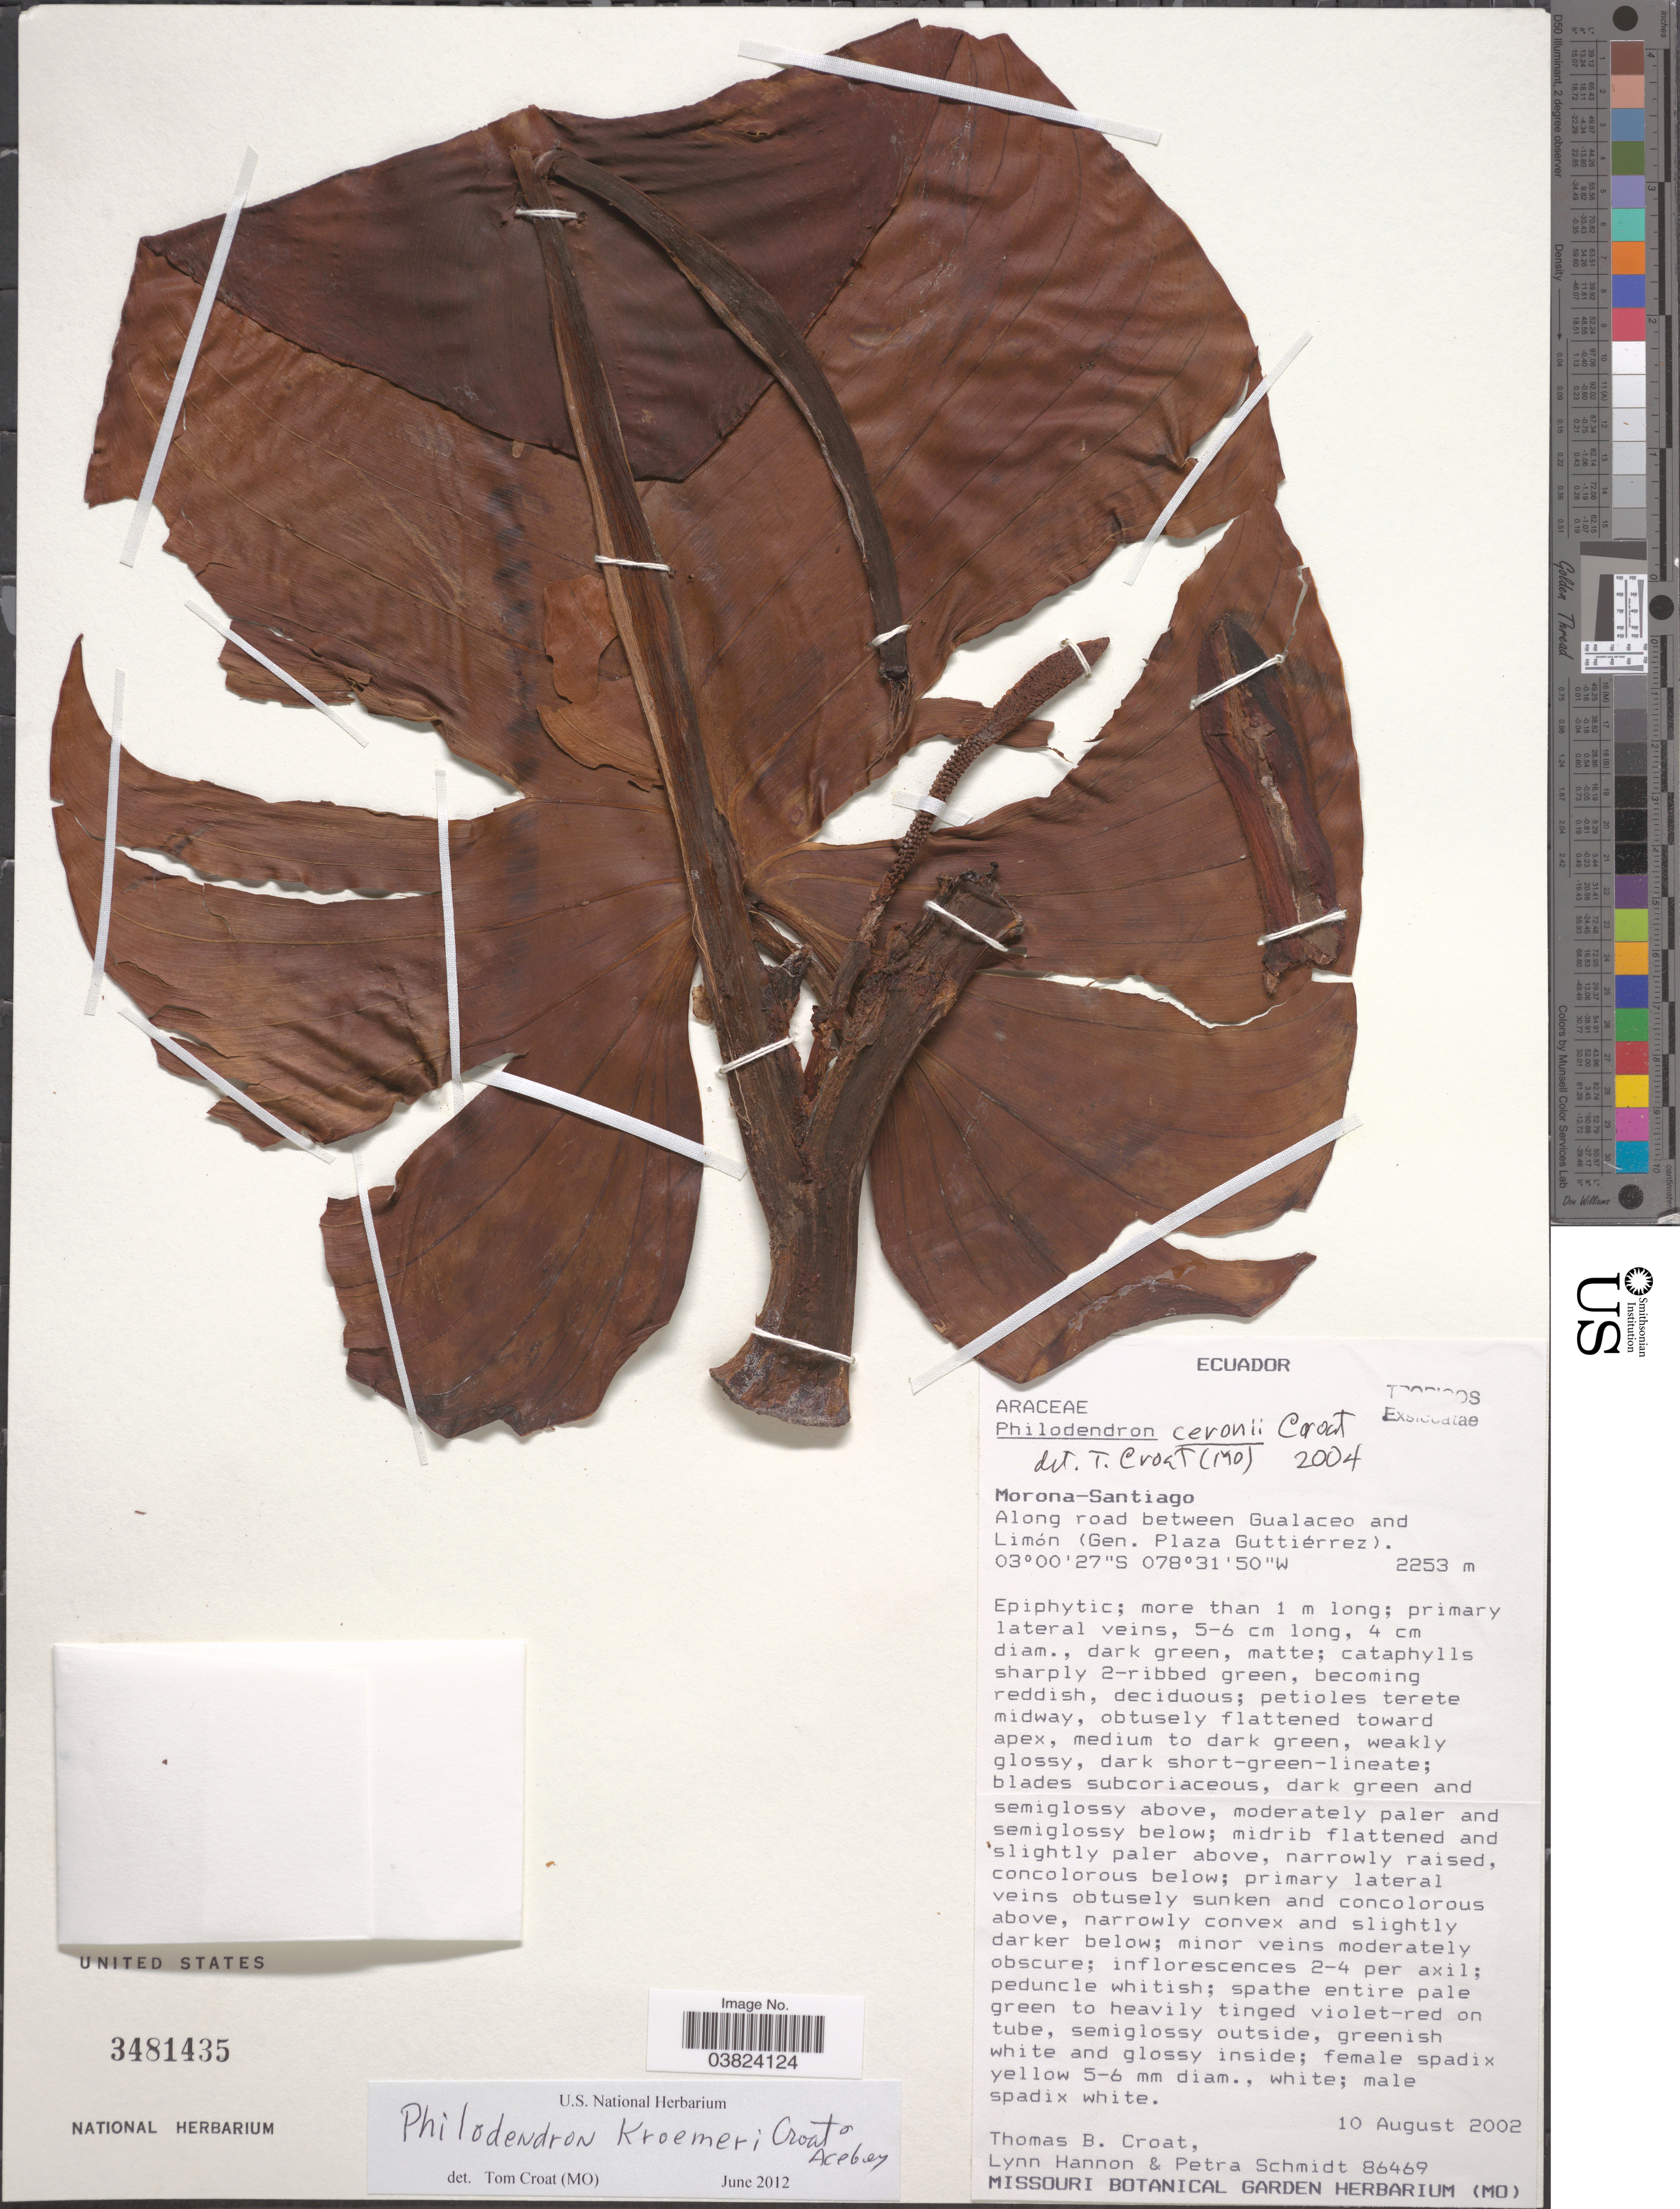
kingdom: Plantae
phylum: Tracheophyta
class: Liliopsida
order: Alismatales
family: Araceae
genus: Philodendron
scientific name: Philodendron kroemeri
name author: Croat & Acebey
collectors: T. B. Croat, L. Hannon & P. Schmidt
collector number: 86469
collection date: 2002-08-10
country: Ecuador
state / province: Morona-Santiago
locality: Along road between Gualaceo and Limón (Gen. Plaza Guttiérrez).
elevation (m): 2253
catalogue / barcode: US 3481435